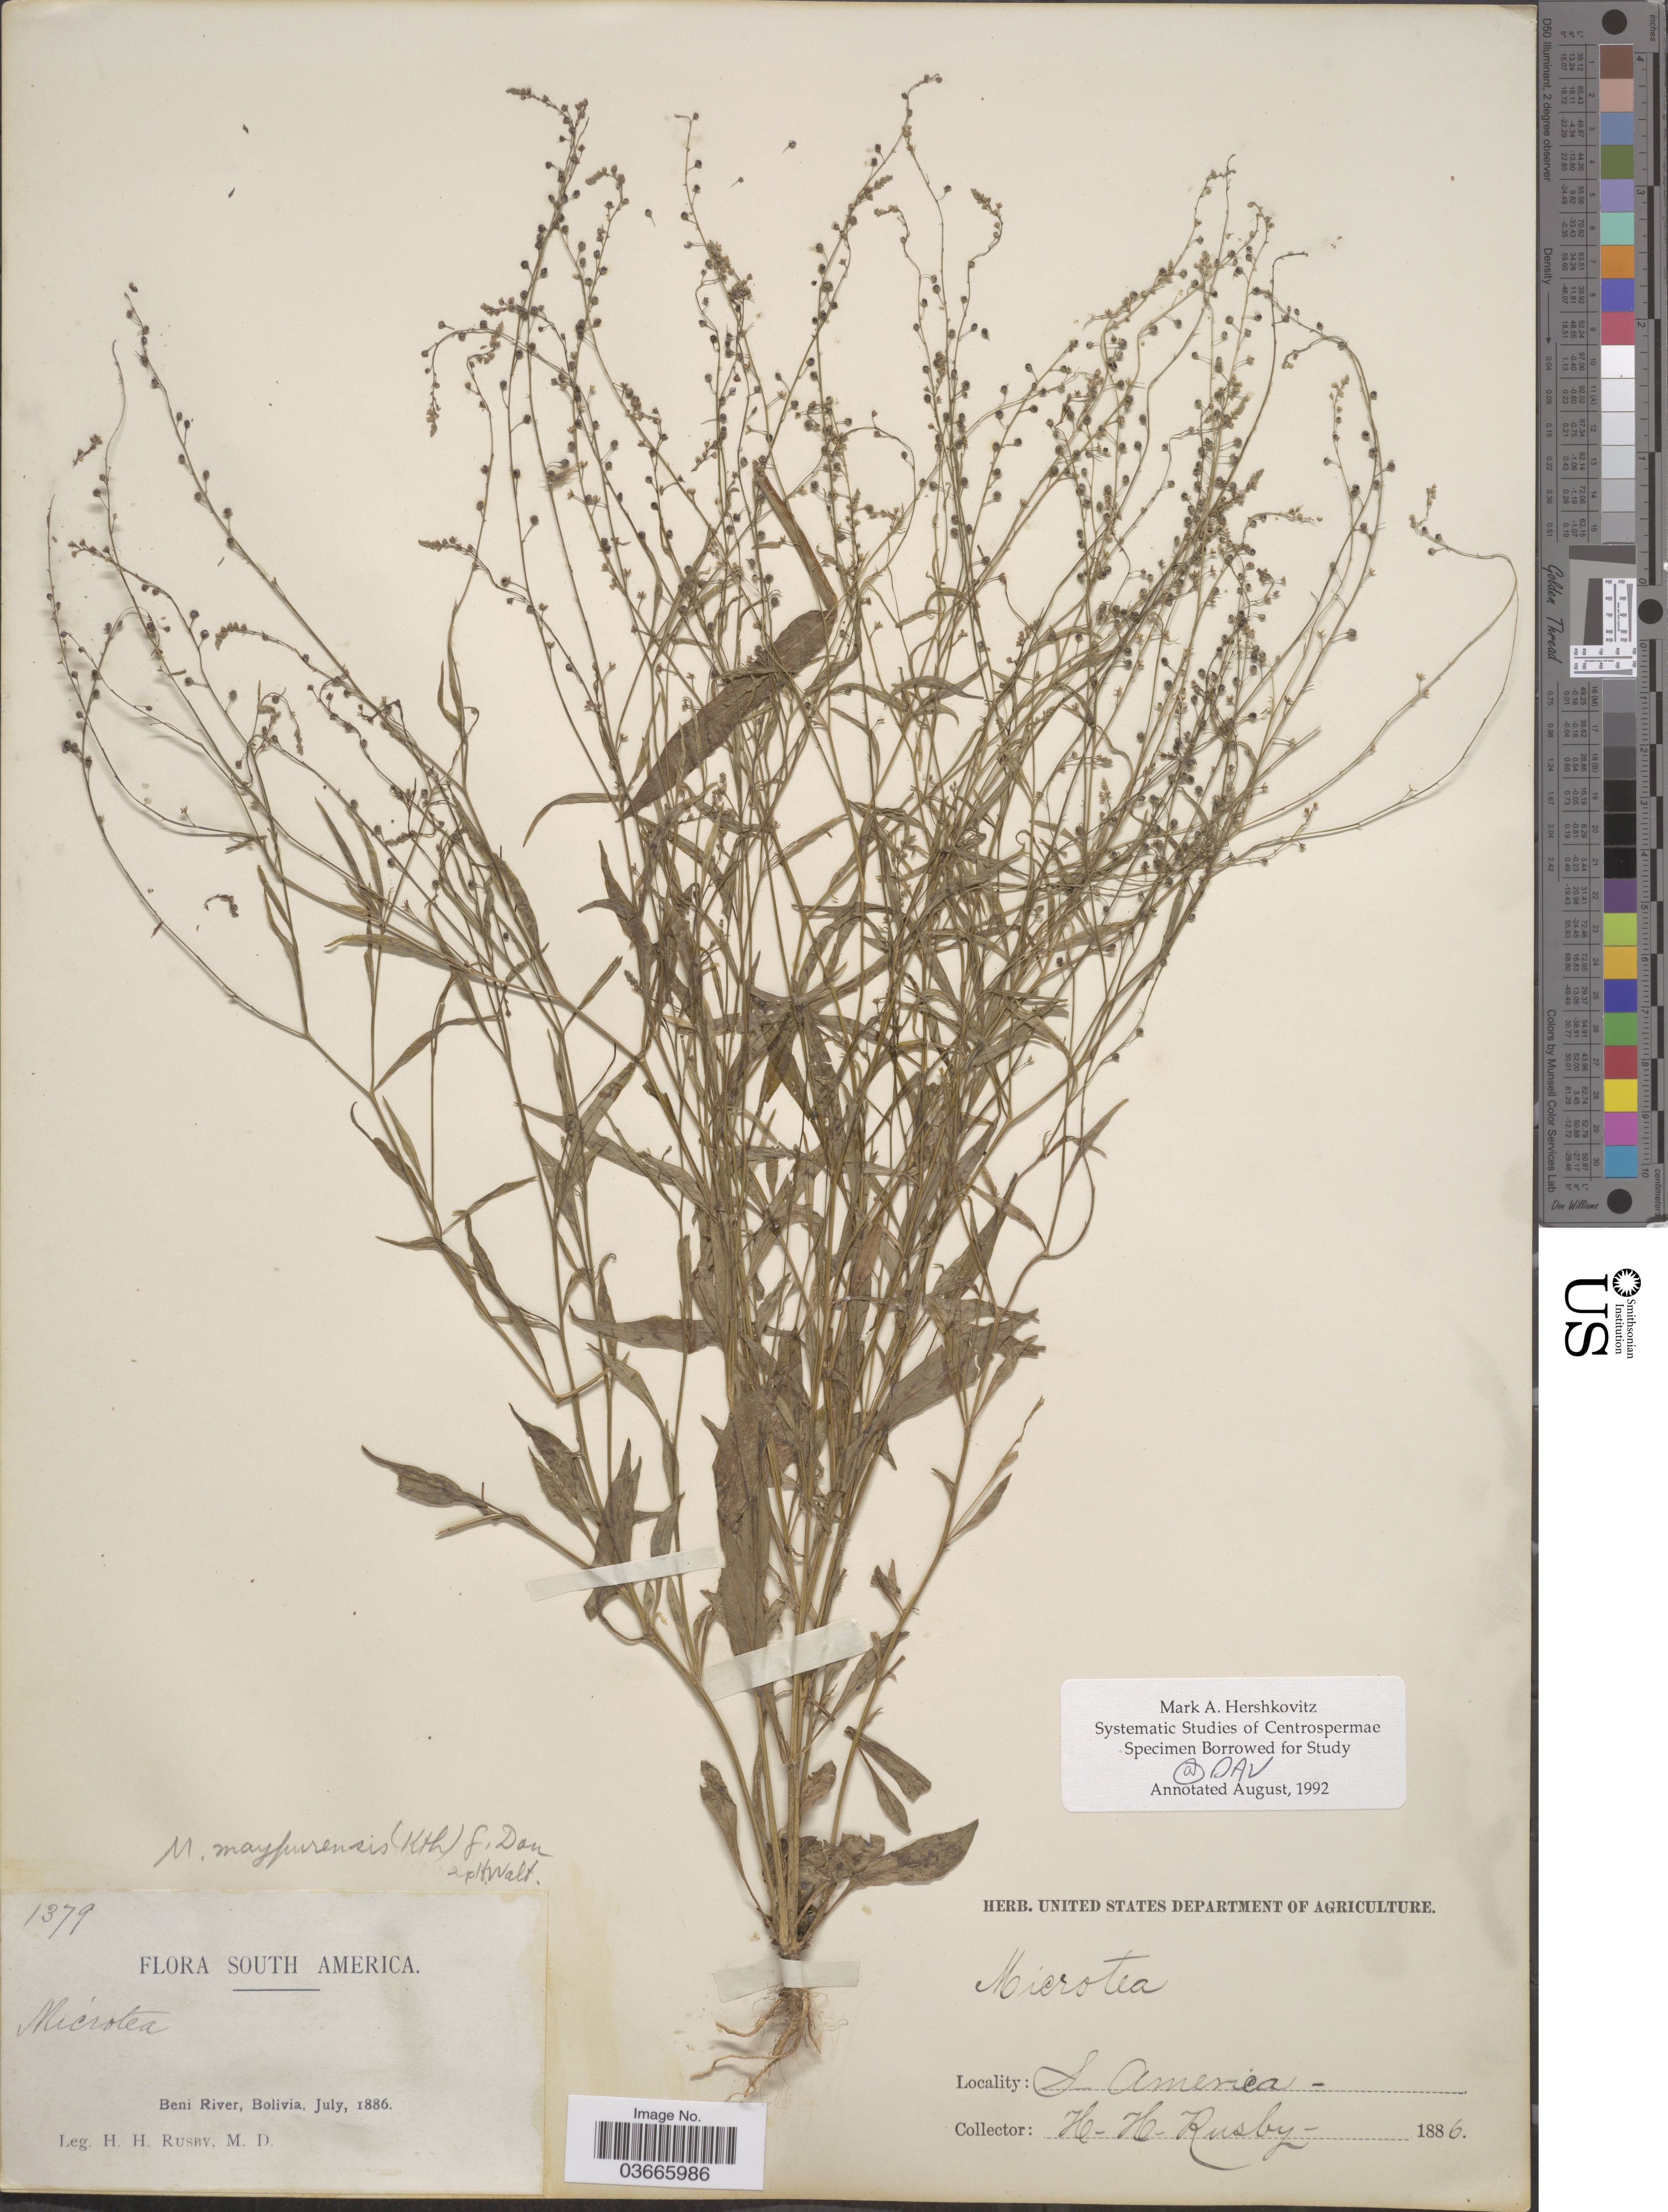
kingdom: Plantae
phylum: Tracheophyta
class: Magnoliopsida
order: Caryophyllales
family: Microteaceae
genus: Microtea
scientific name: Microtea maypurensis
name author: (Kunth) G. Don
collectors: H. H. Rusby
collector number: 1379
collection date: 1886-07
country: Bolivia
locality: Beni River